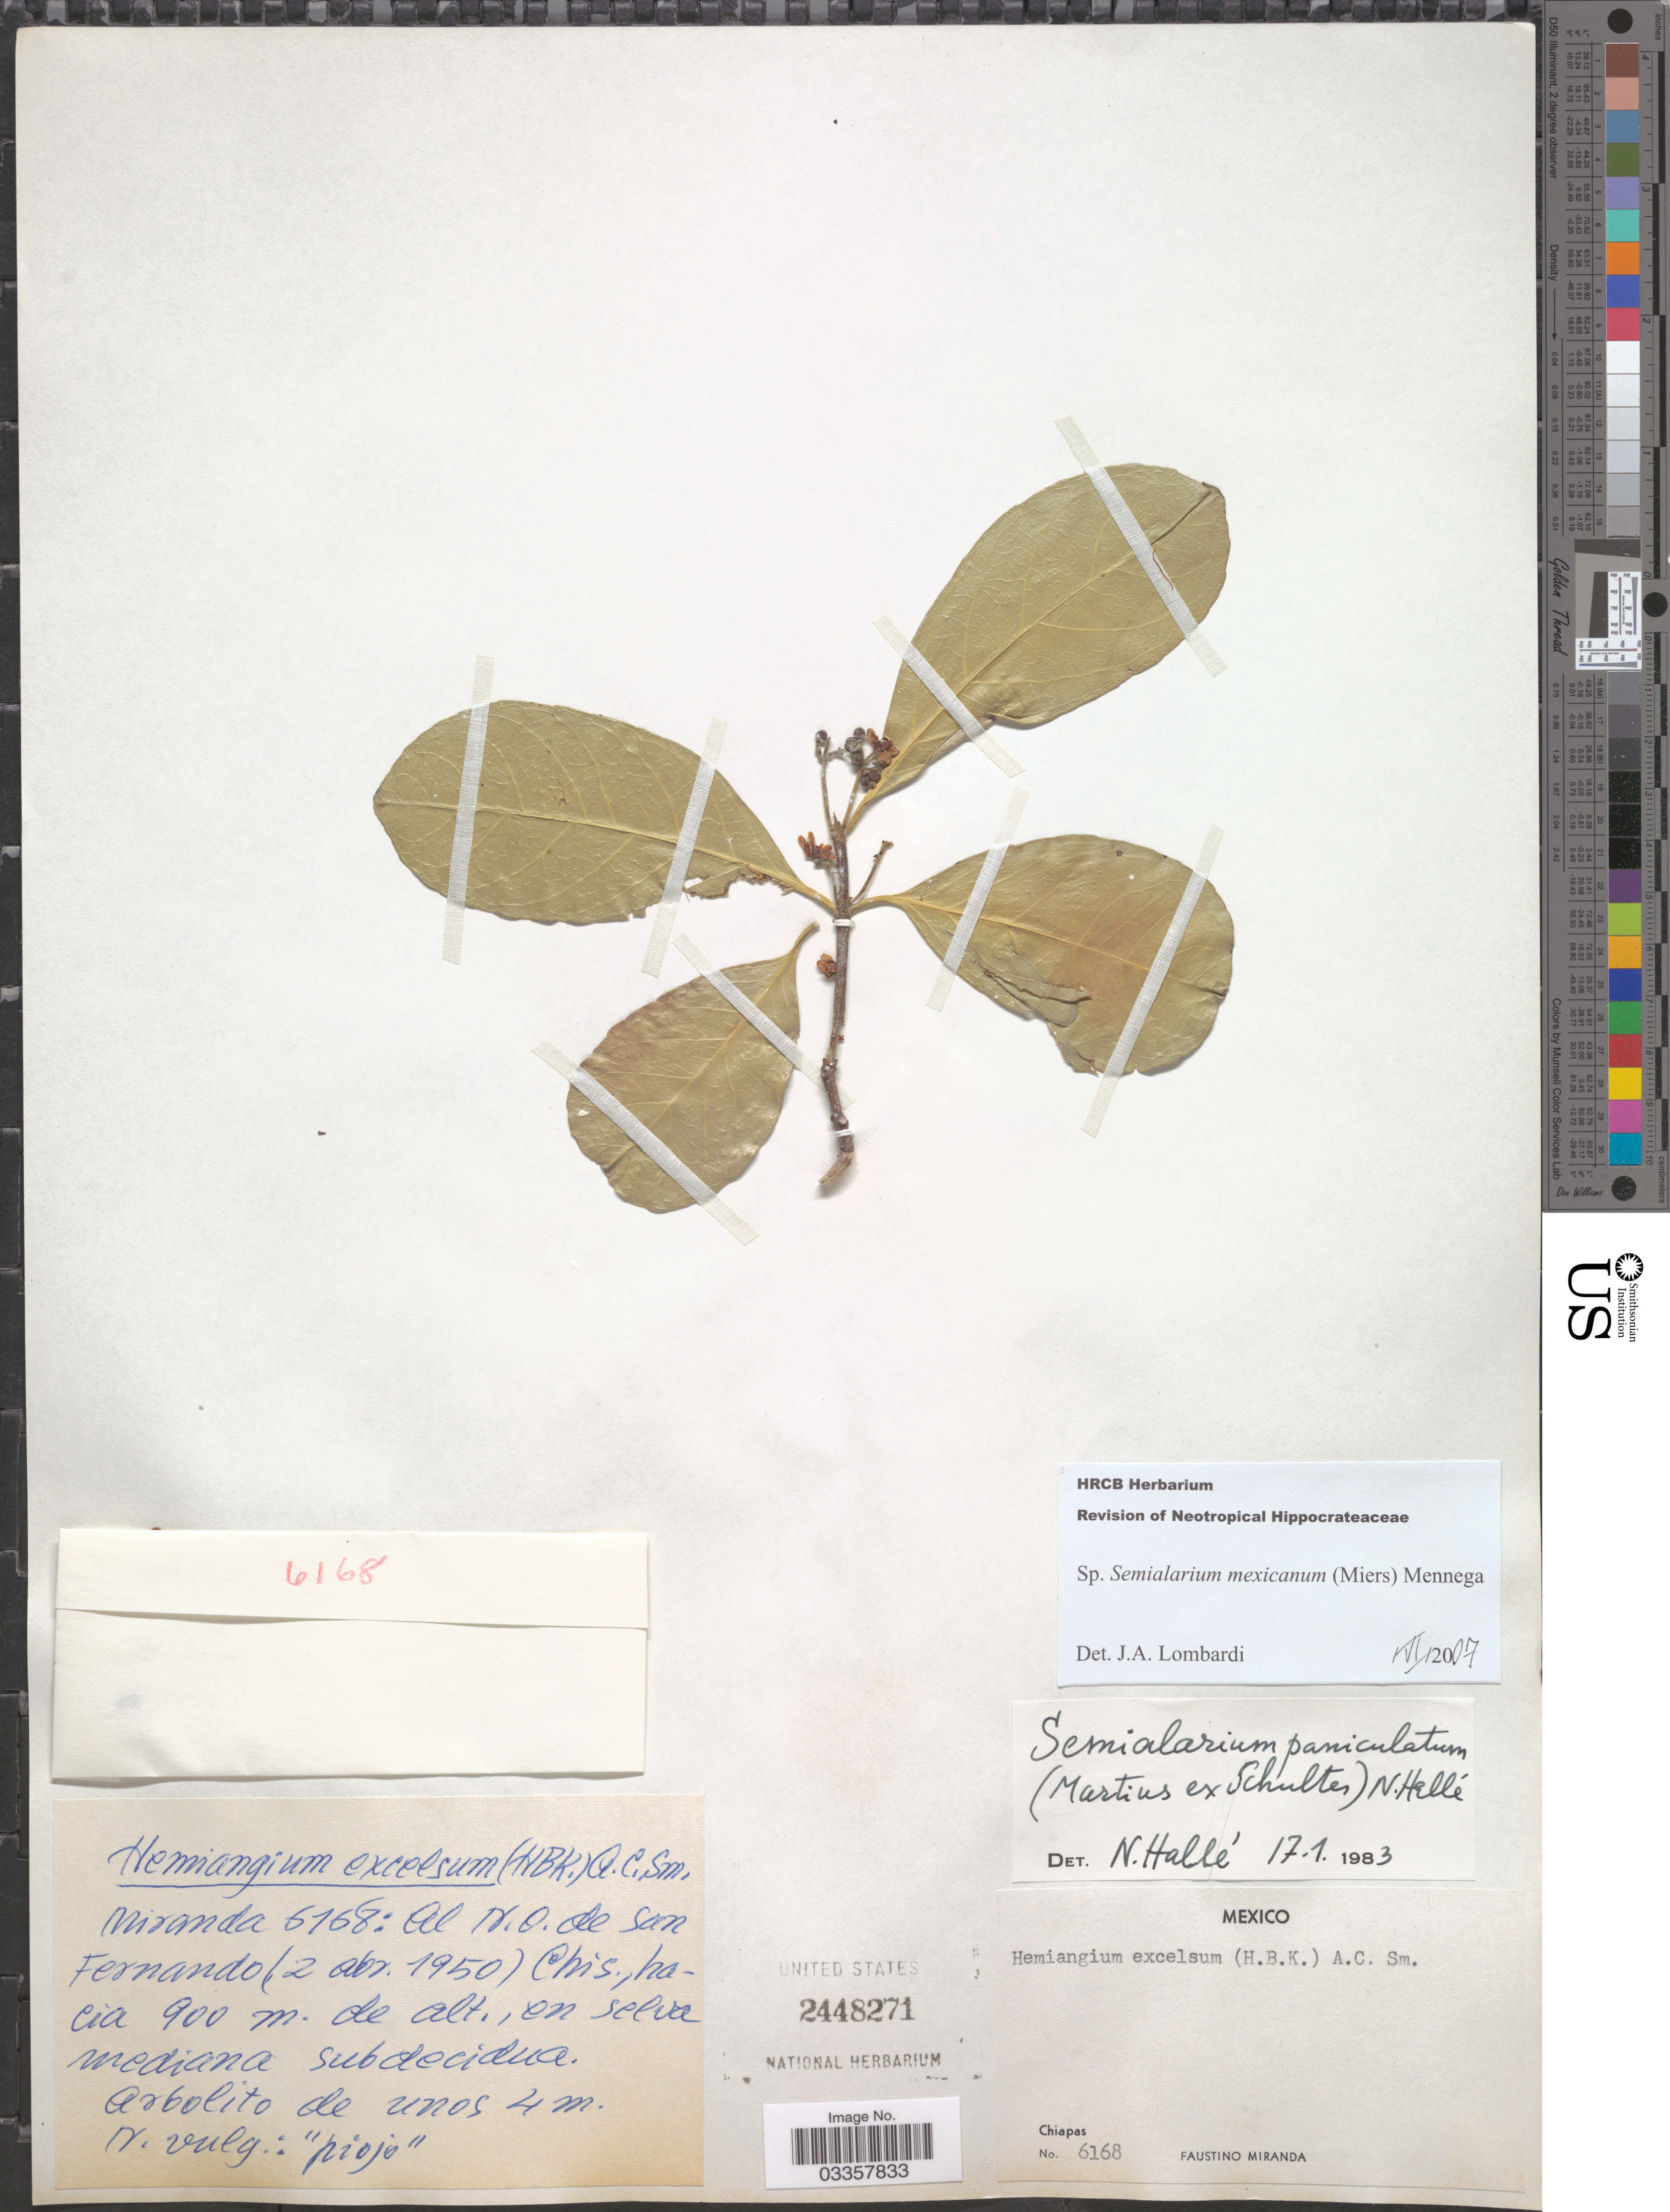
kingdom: Plantae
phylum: Tracheophyta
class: Magnoliopsida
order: Celastrales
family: Celastraceae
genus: Semialarium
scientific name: Semialarium mexicanum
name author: (Miers) Mennega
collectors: F. Miranda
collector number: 6168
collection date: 1950-04-02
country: Mexico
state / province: Chiapas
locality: Al N.O. de San Fernando Chis.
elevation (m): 900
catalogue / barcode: US 2448271